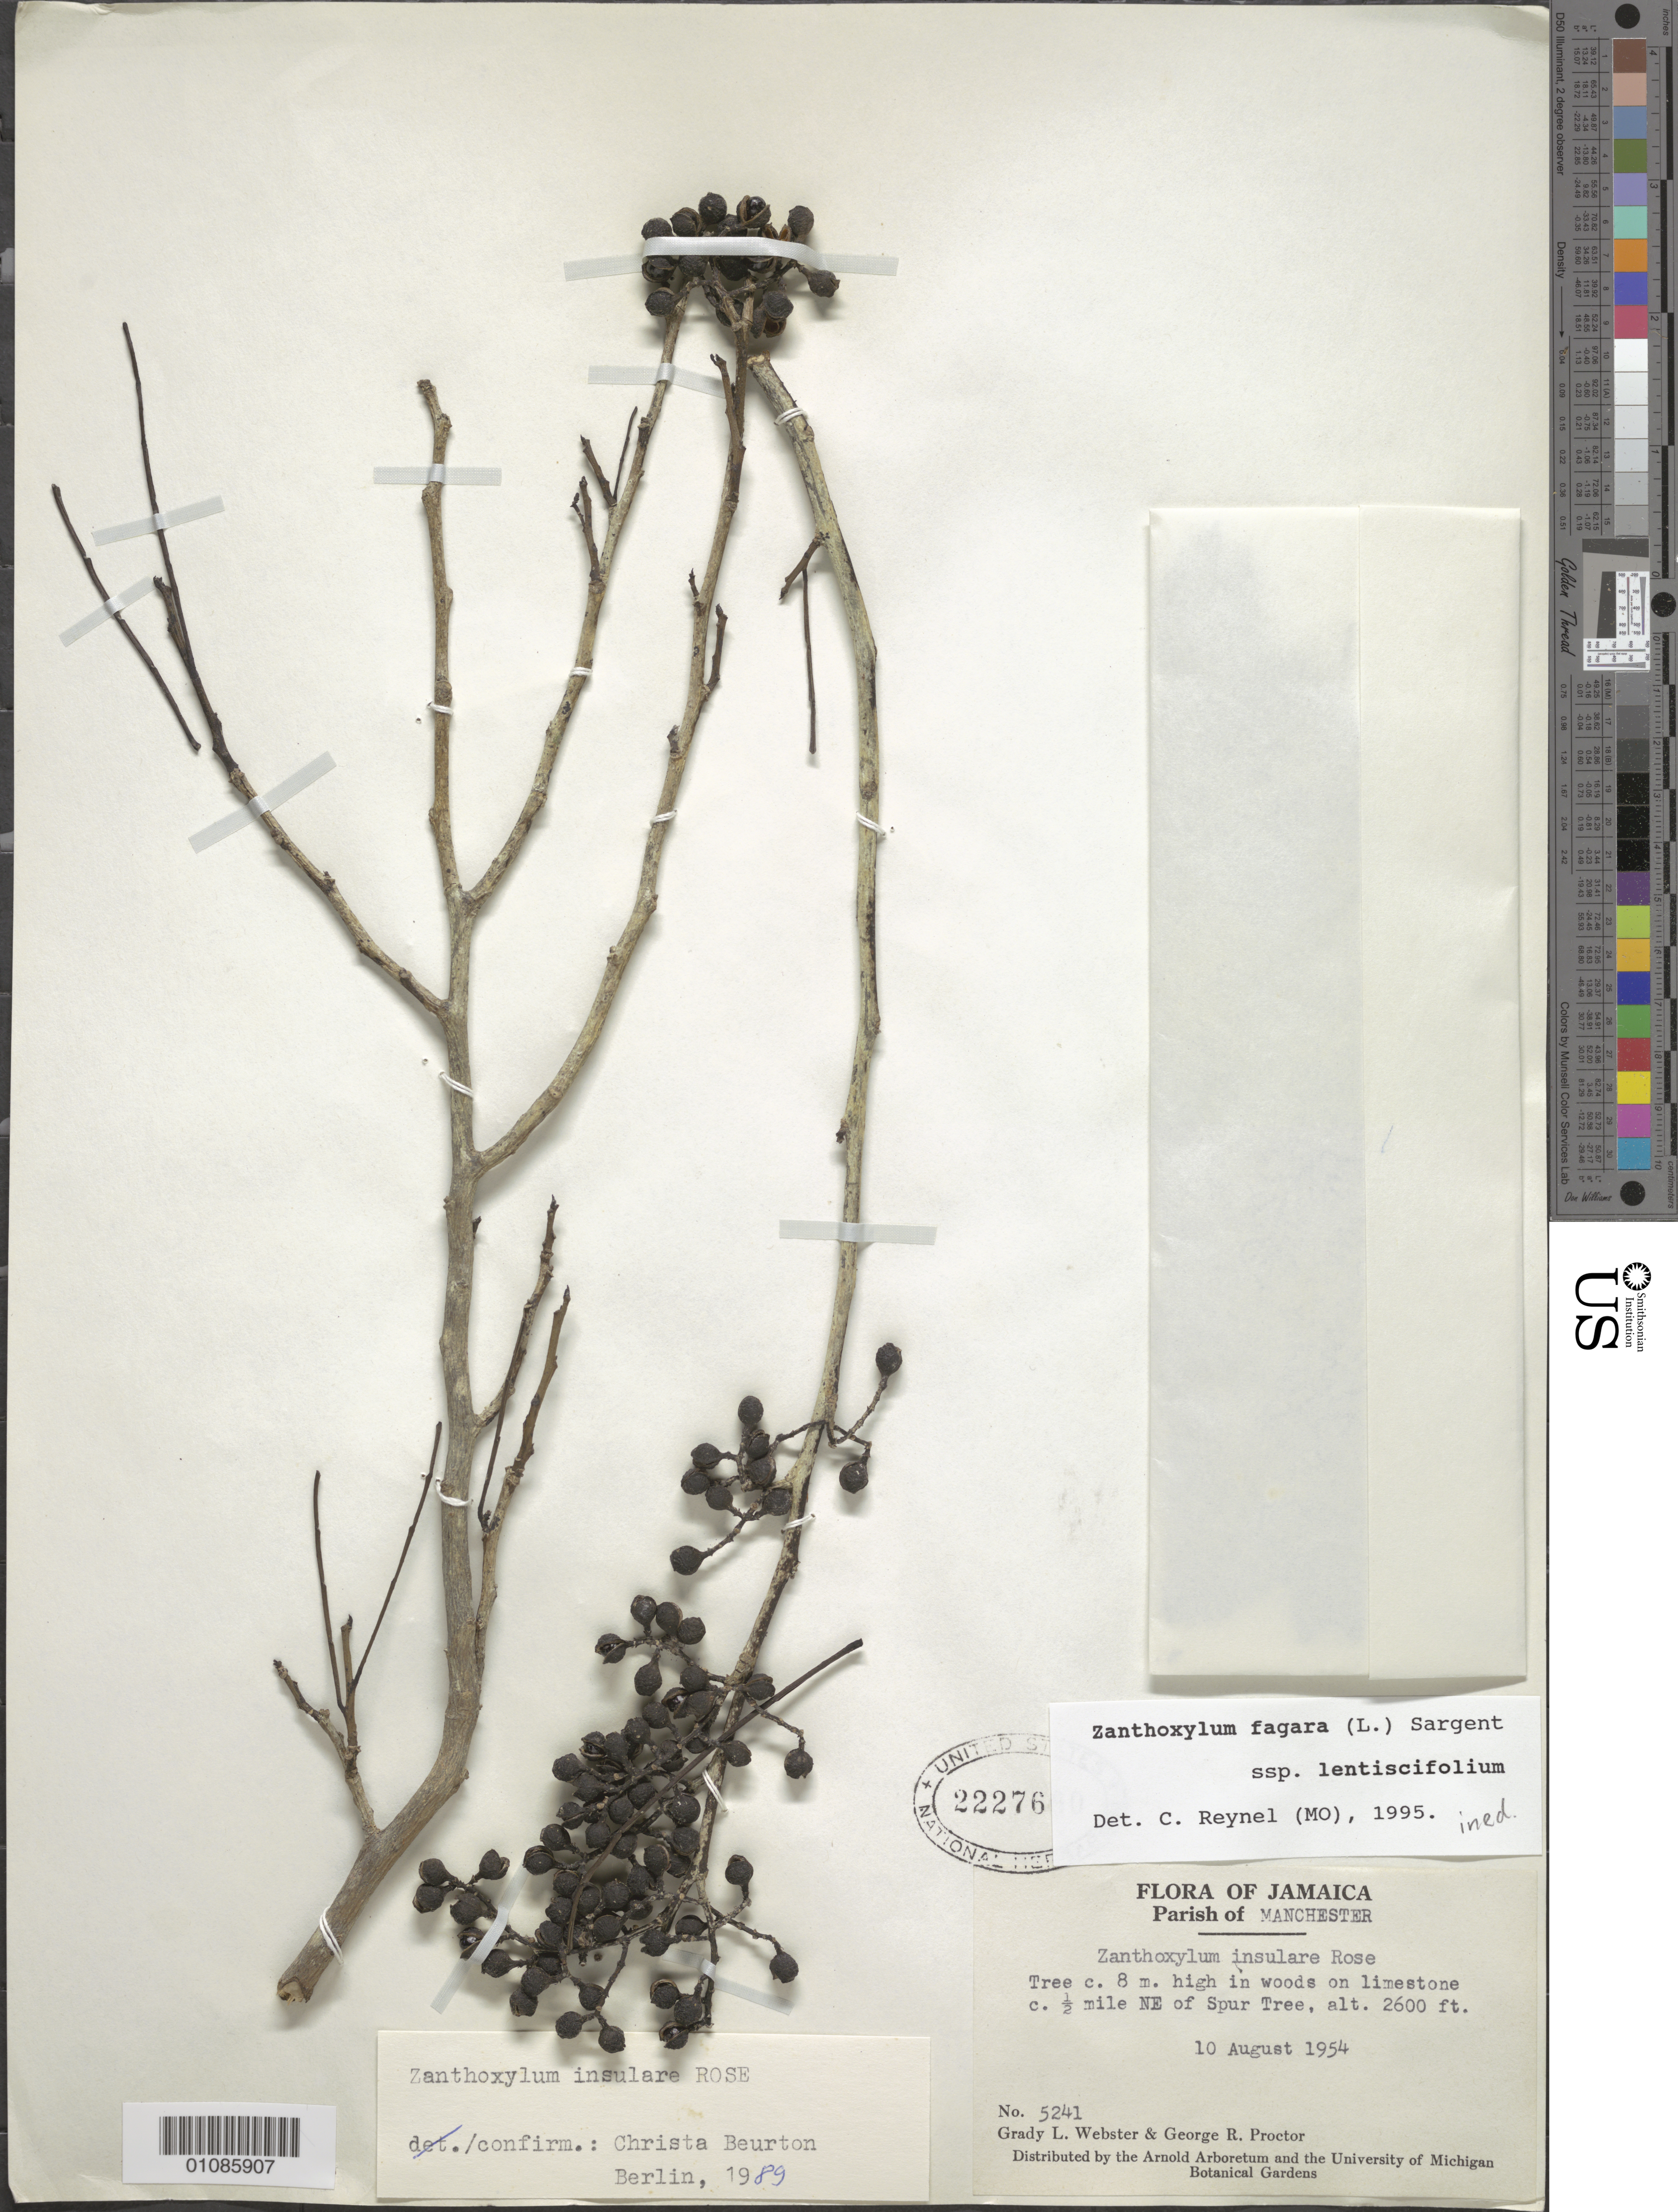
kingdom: Plantae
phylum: Tracheophyta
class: Magnoliopsida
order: Sapindales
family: Rutaceae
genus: Zanthoxylum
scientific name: Zanthoxylum fagara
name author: (L.) Sarg.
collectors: G. L. Webster & G. R. Proctor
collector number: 5241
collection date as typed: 10 Aug 1954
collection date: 1954-08-10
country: Jamaica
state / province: Manchester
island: Jamaica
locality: in woods on limestone 1/2 miles NE of Spur tree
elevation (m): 792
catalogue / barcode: US 2227660